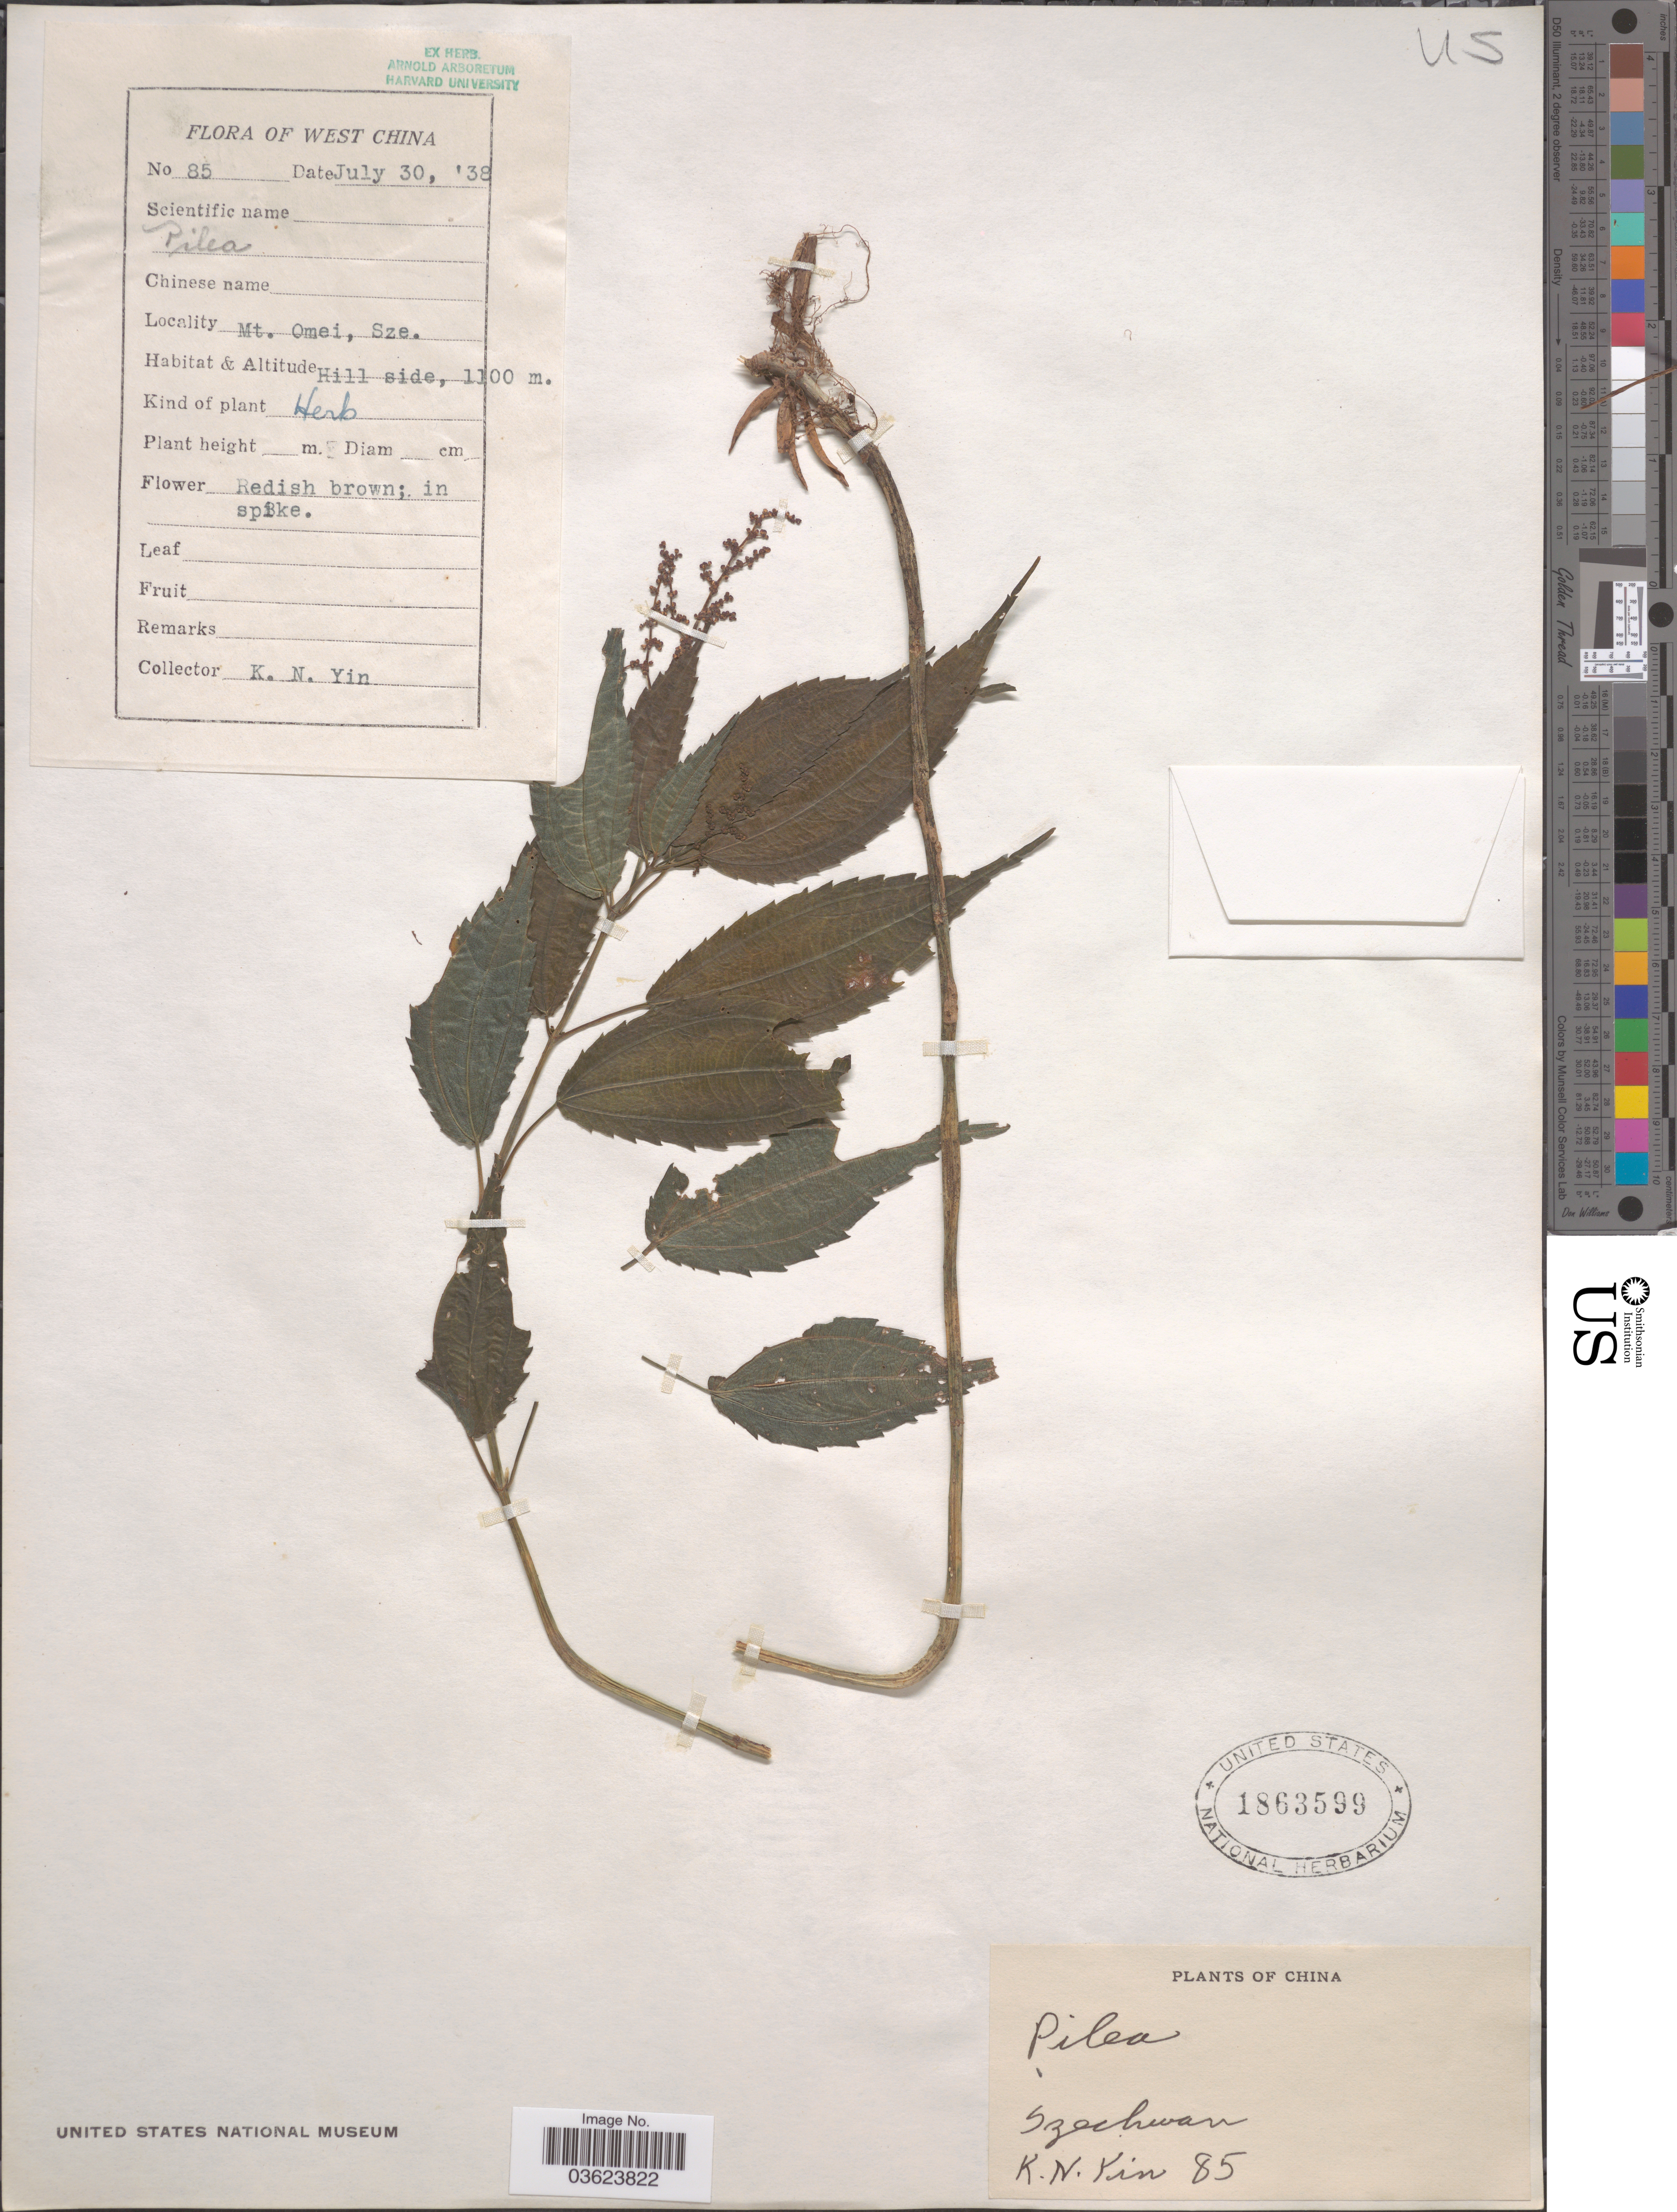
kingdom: Plantae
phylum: Tracheophyta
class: Magnoliopsida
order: Rosales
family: Urticaceae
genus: Pilea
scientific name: Pilea sp.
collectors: K. Yin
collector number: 85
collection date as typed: Transcribed d/m/y: 30/7/38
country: China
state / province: Sichuan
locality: West China. Mt. Omei, Sze.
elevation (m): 1100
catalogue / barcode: US 1863599